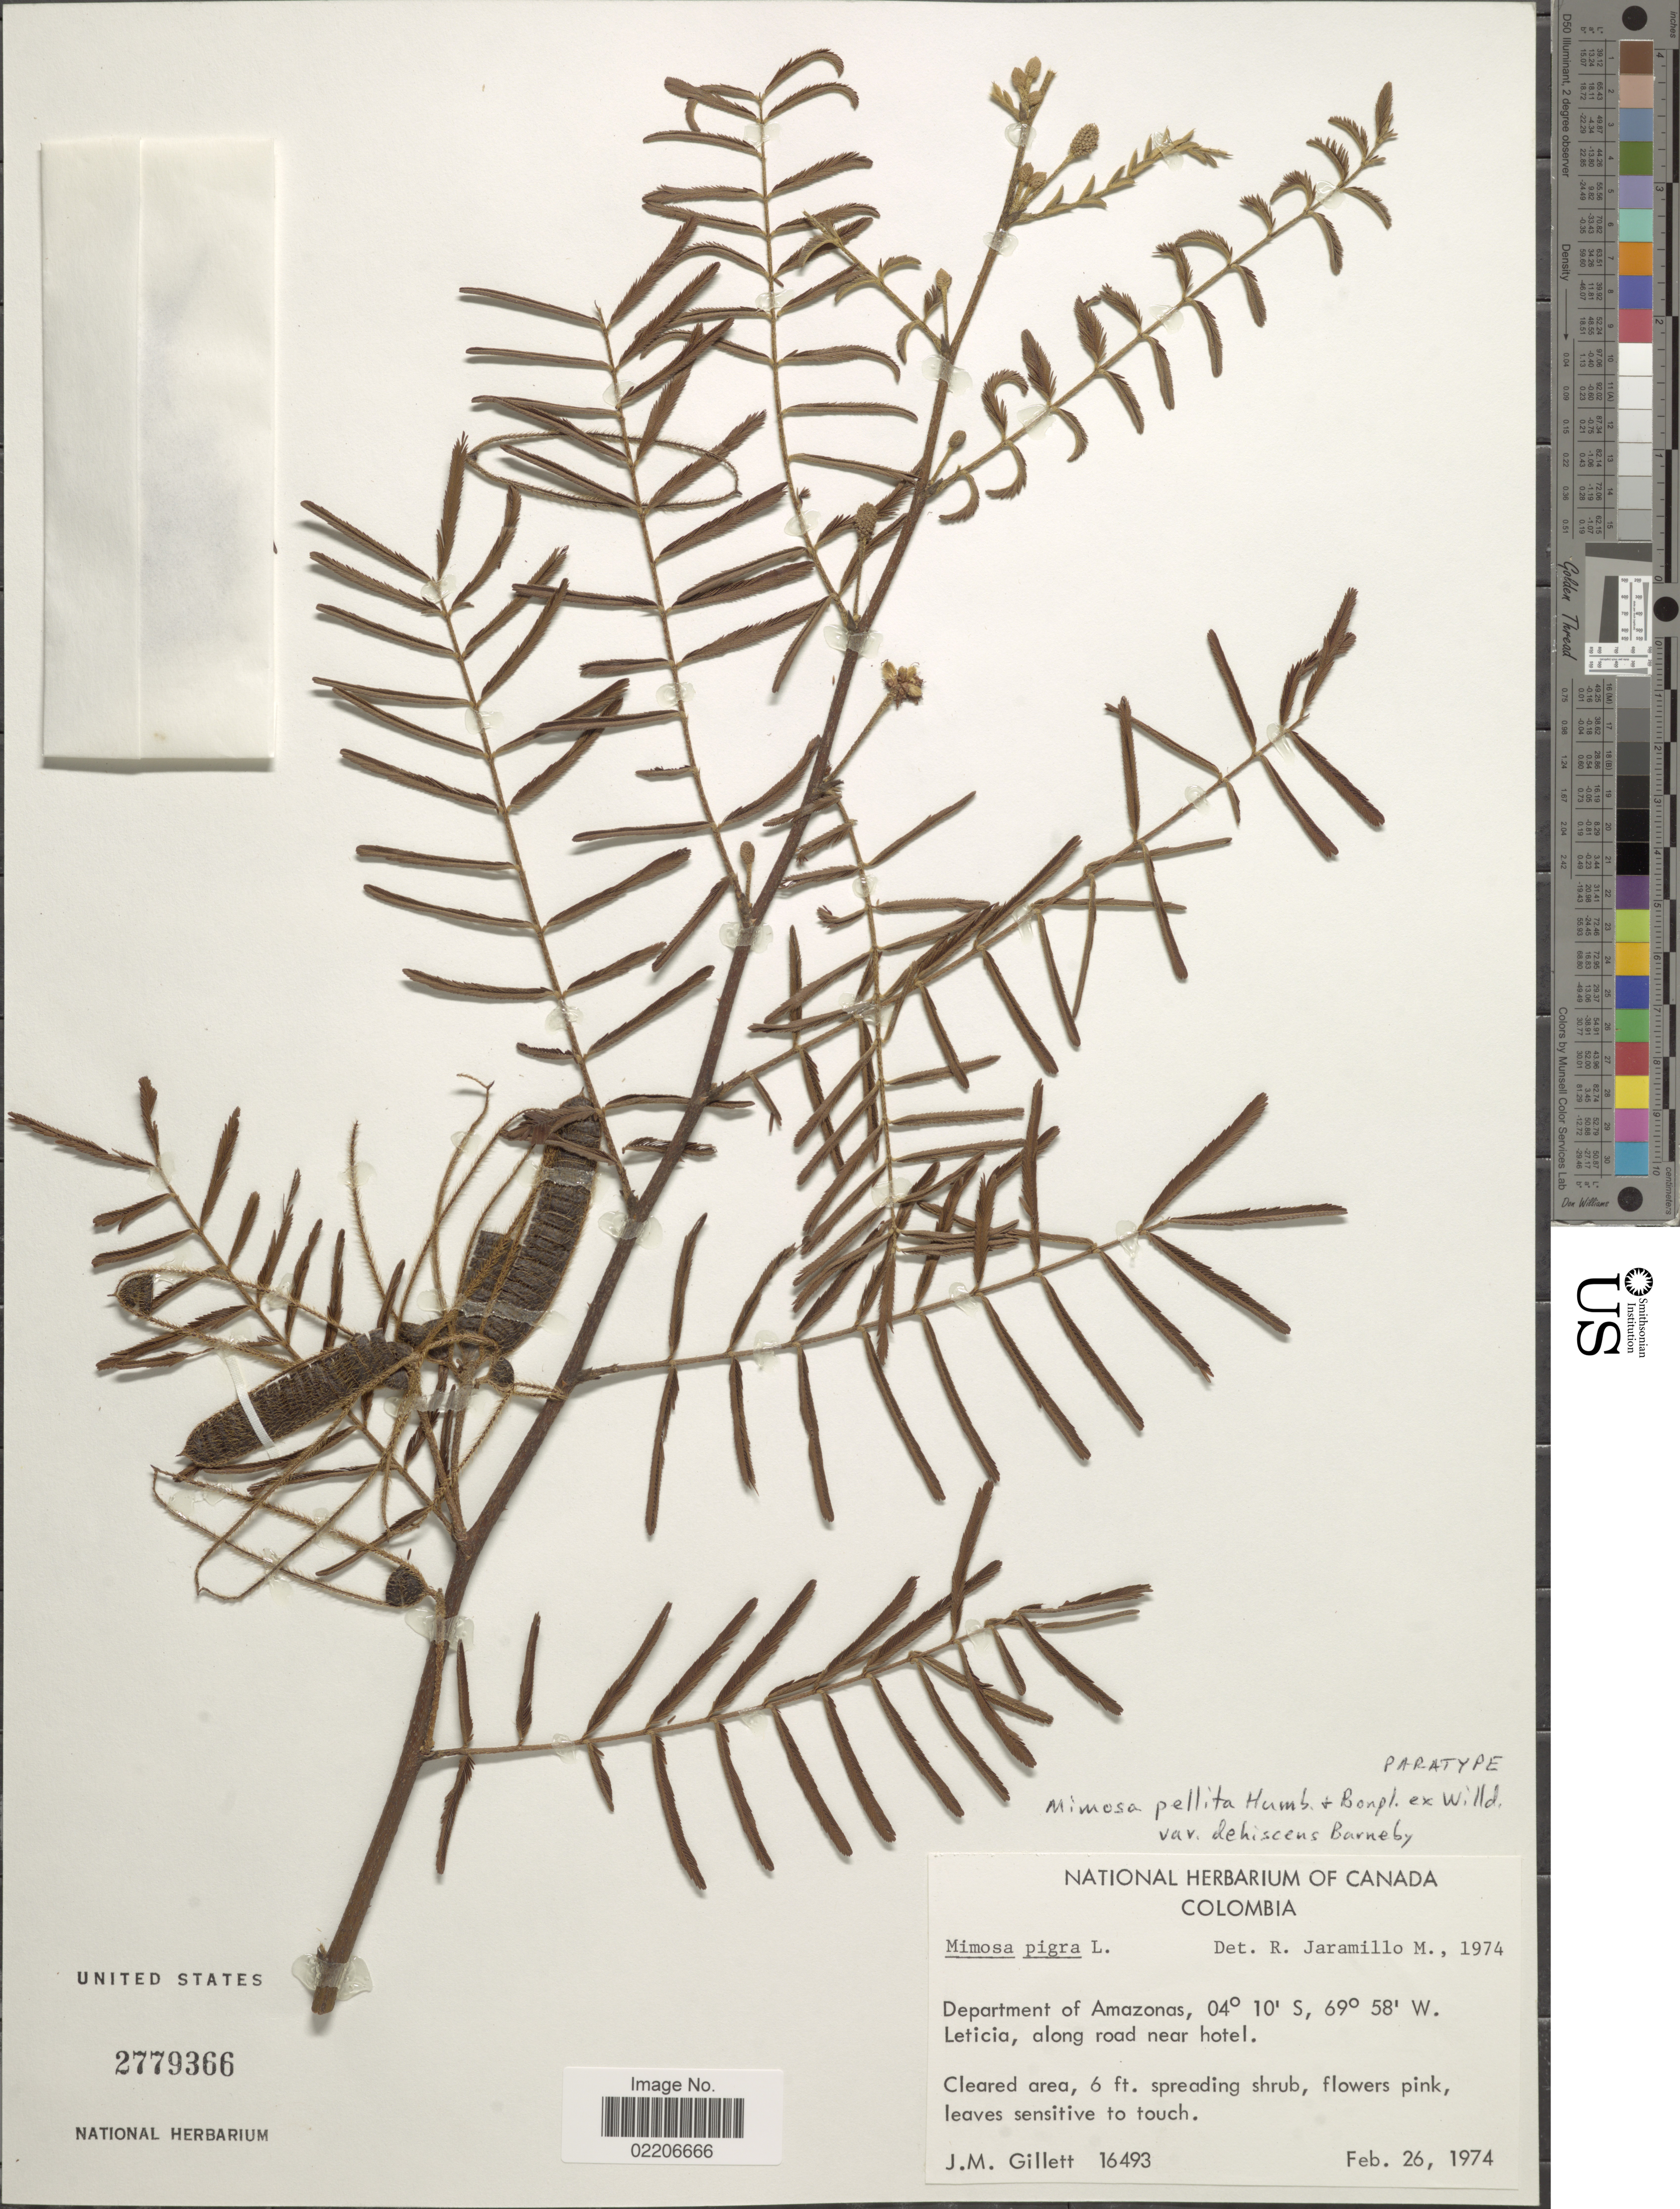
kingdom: Plantae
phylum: Tracheophyta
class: Magnoliopsida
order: Fabales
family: Fabaceae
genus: Mimosa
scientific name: Mimosa pellita var. dehiscens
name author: Barneby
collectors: J. M. Gillett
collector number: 16493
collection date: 1974-02-26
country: Colombia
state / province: Amazônas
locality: Department of Amazonas. Leticia, along road near hotel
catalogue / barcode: US 2779366